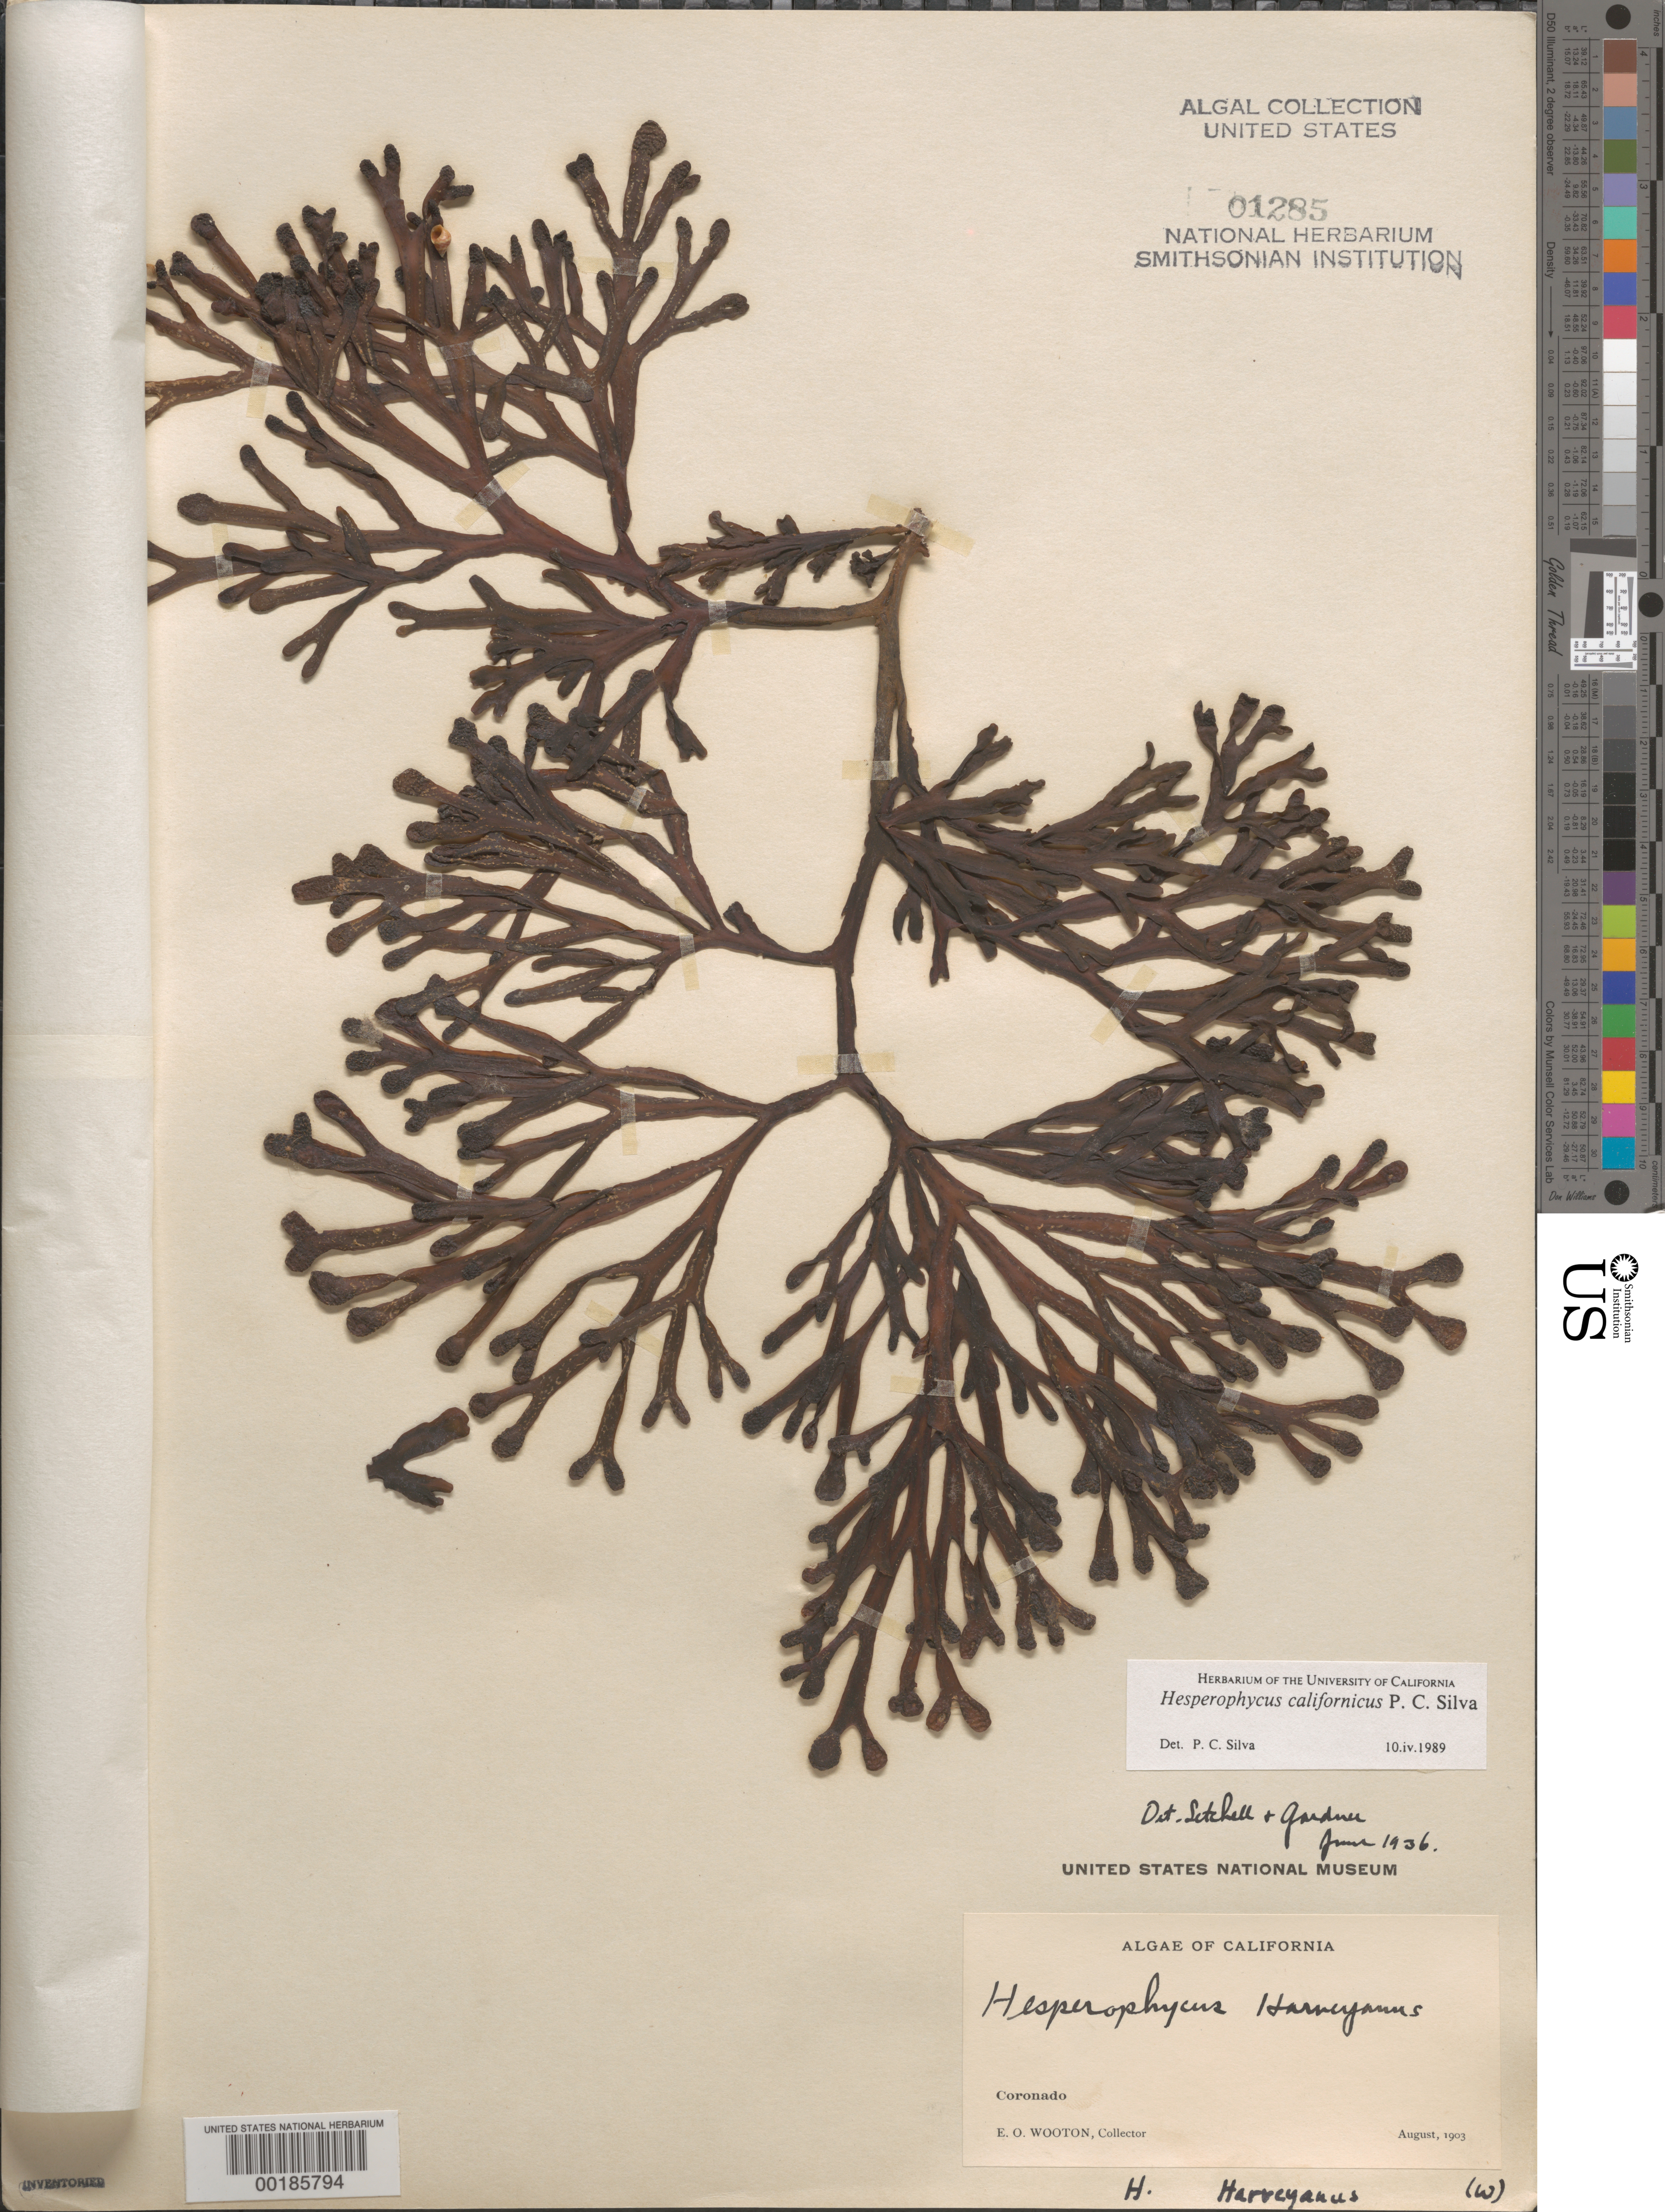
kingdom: Chromista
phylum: Ochrophyta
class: Phaeophyceae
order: Fucales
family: Fucaceae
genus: Hesperophycus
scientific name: Hesperophycus californicus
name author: P.C. Silva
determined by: Silva, P. C.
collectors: E. O. Wooton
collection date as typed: Aug 1903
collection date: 1903-08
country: United States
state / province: California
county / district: San Diego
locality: Coronado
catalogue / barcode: US 1285